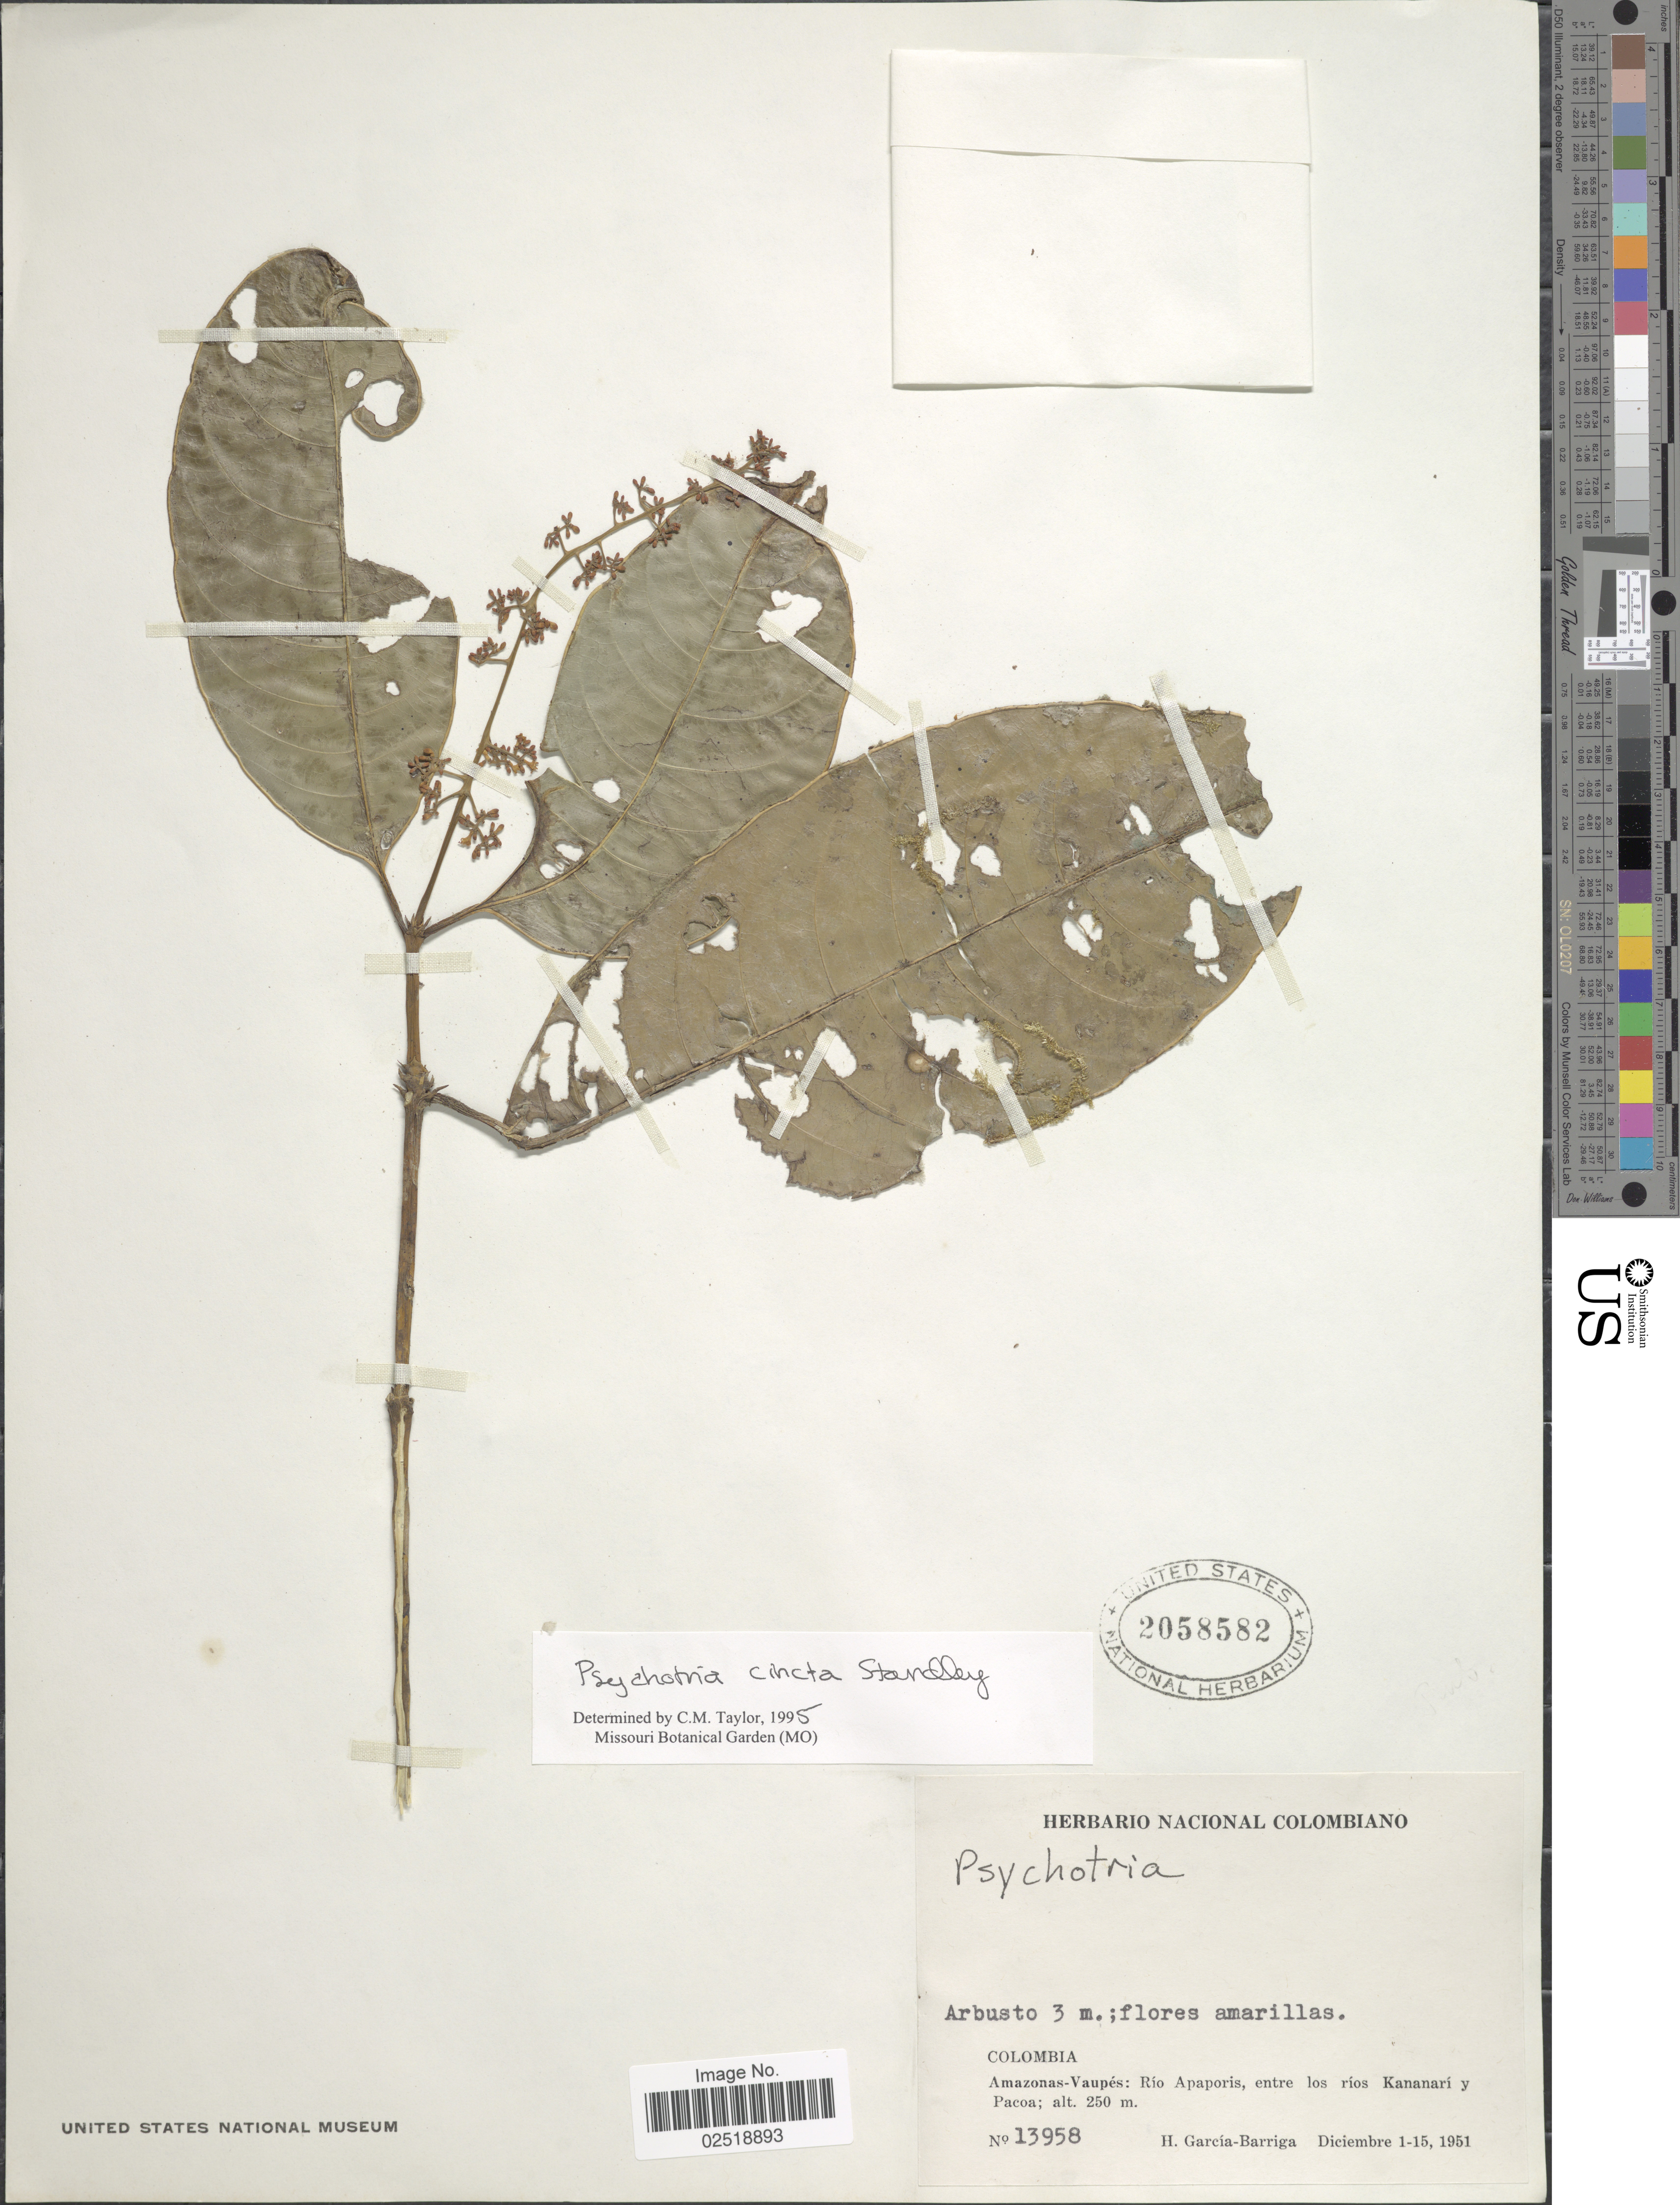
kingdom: Plantae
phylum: Tracheophyta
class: Magnoliopsida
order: Gentianales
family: Rubiaceae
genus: Psychotria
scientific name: Psychotria cincta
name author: Standl.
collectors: H. García Barriga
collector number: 13958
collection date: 1951-12-01/1951-12-15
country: Colombia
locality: Amazonas-Vaupés: Río Apaporis, entre los ríos Kananrí y Pacoa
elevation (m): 250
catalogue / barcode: US 2058582